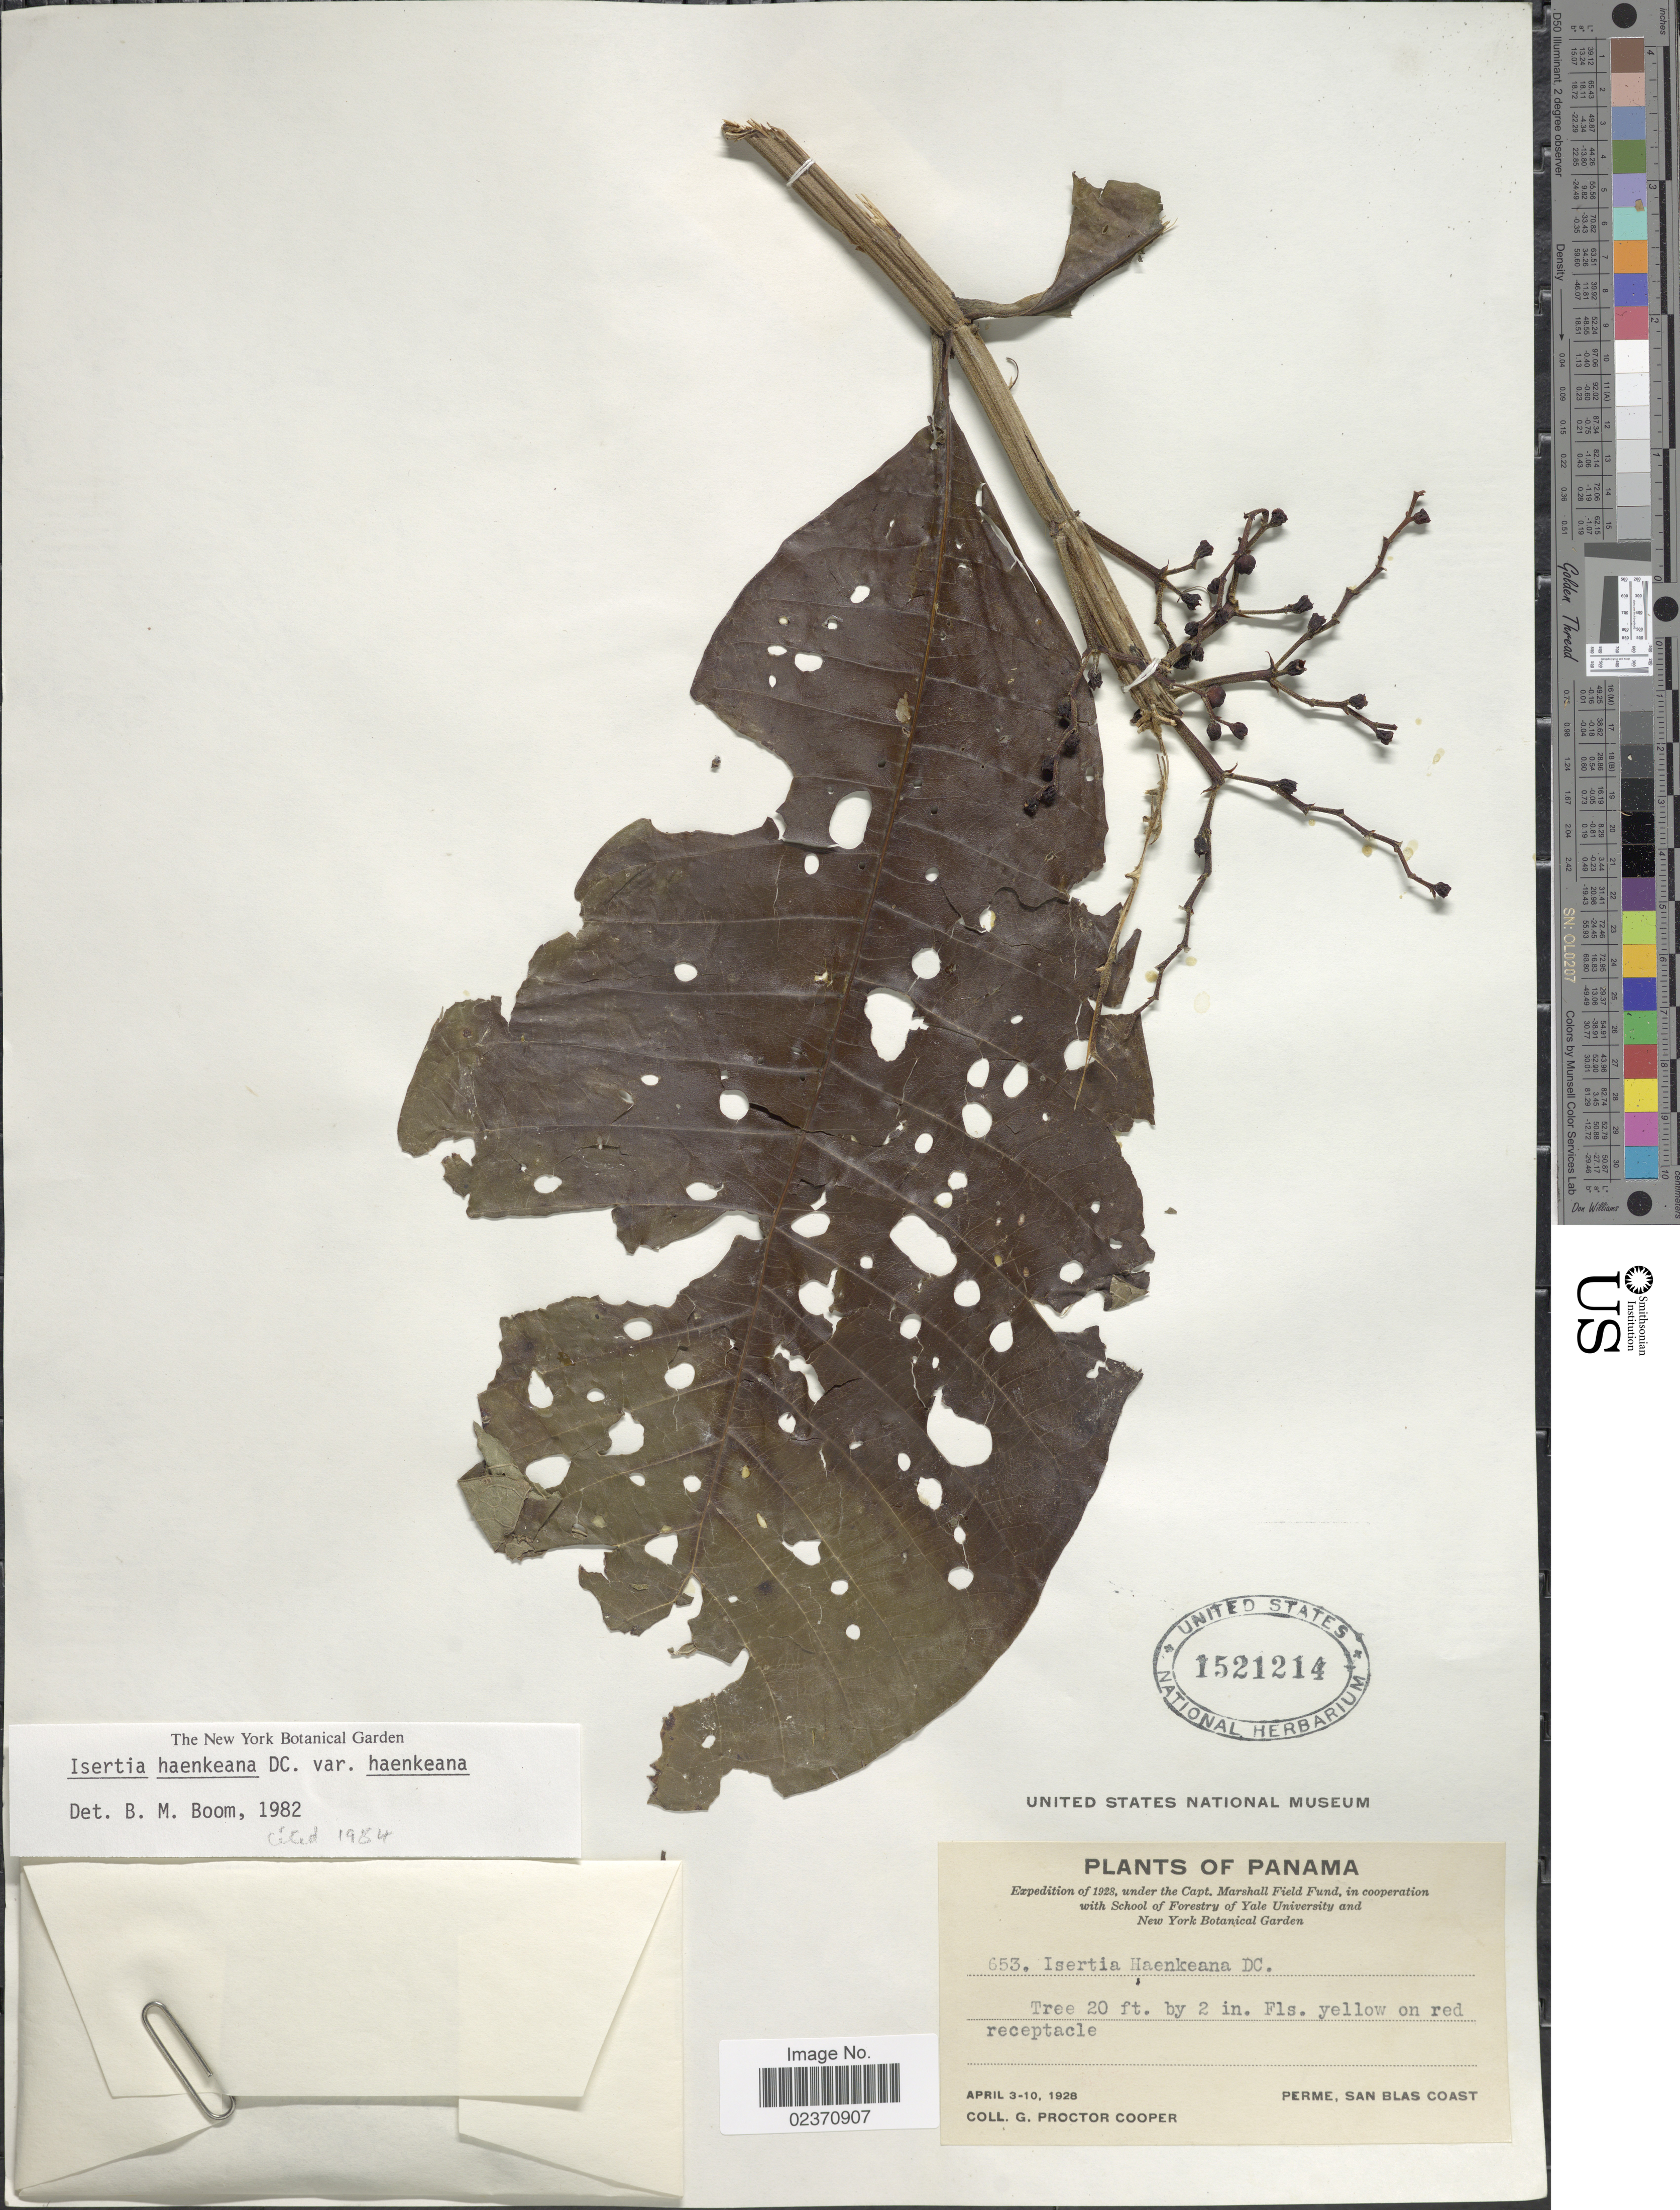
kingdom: Plantae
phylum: Tracheophyta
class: Magnoliopsida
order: Gentianales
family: Rubiaceae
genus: Isertia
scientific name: Isertia haenkeana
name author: DC.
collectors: G. Cooper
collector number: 653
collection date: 1928-04-03/1928-04-10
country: Panama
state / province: Kuna Yala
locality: San Blas Coast, Perme.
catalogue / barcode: US 1521214